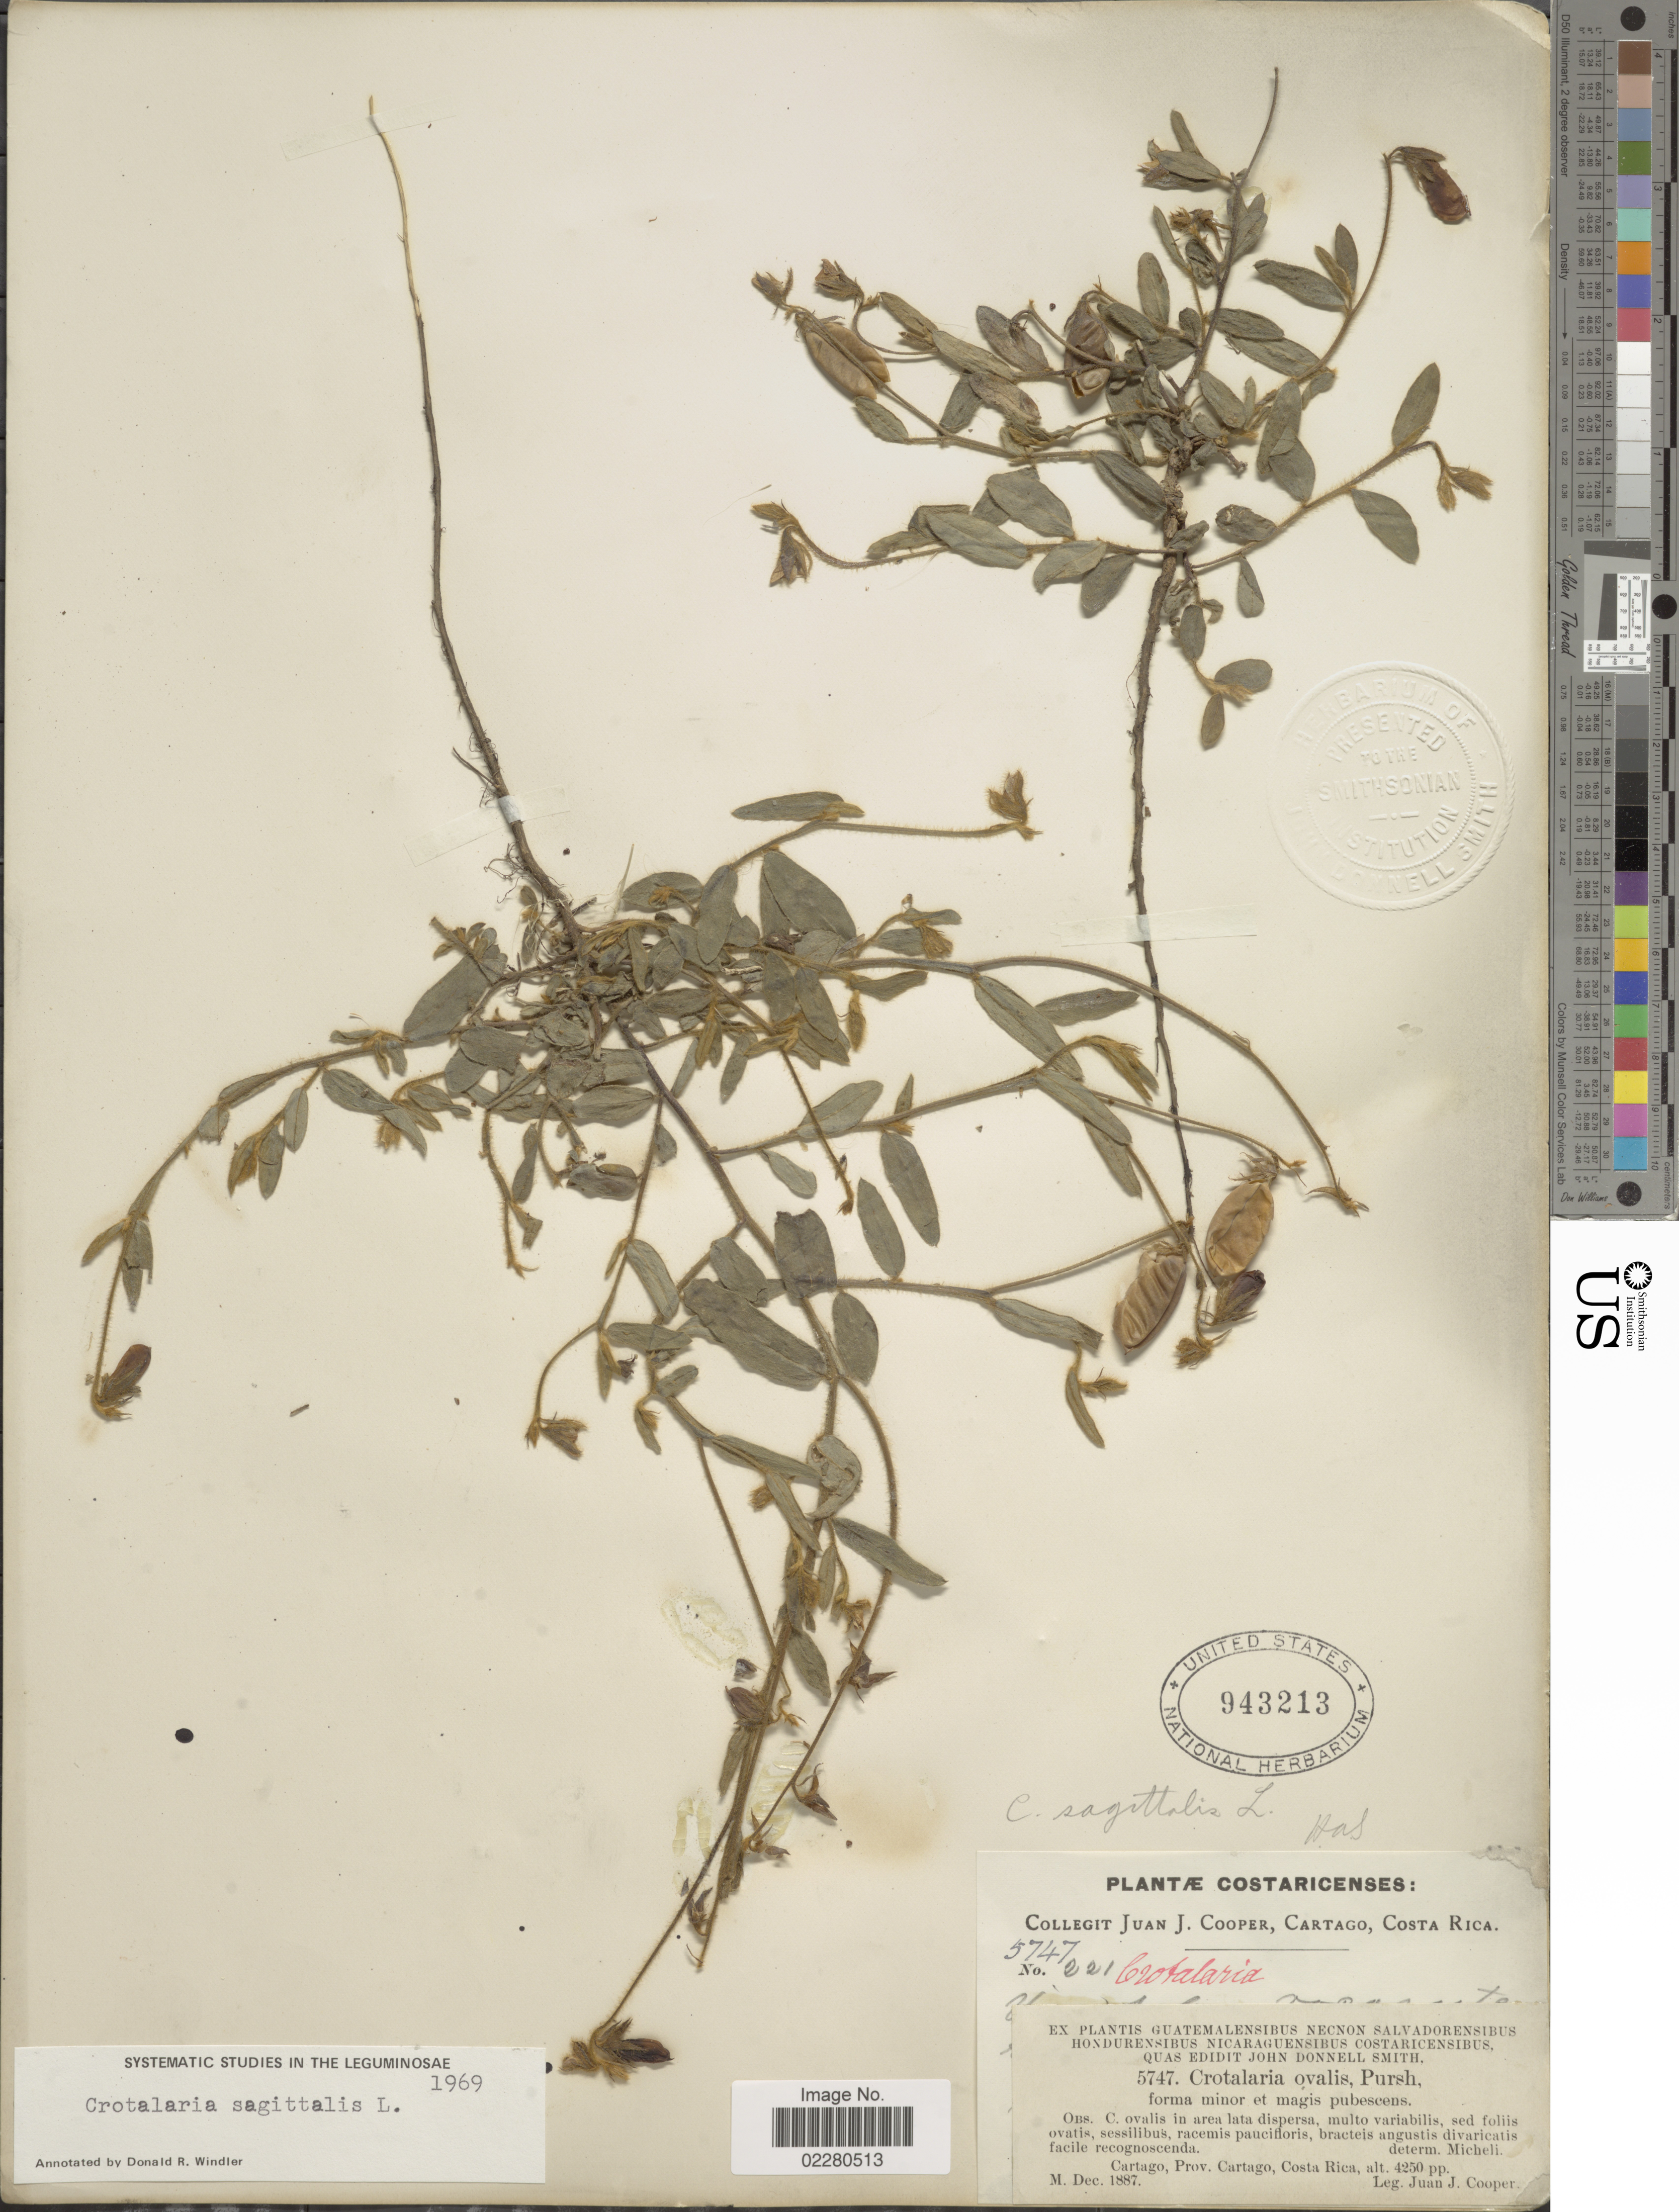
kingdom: Plantae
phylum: Tracheophyta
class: Magnoliopsida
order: Fabales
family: Fabaceae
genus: Crotalaria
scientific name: Crotalaria sagittalis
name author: L.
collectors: J. J. Cooper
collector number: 5747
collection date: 1887-12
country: Costa Rica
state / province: Cartago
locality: Cartago, Prov. Cartago, Costa Rica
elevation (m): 1295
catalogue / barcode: US 943213